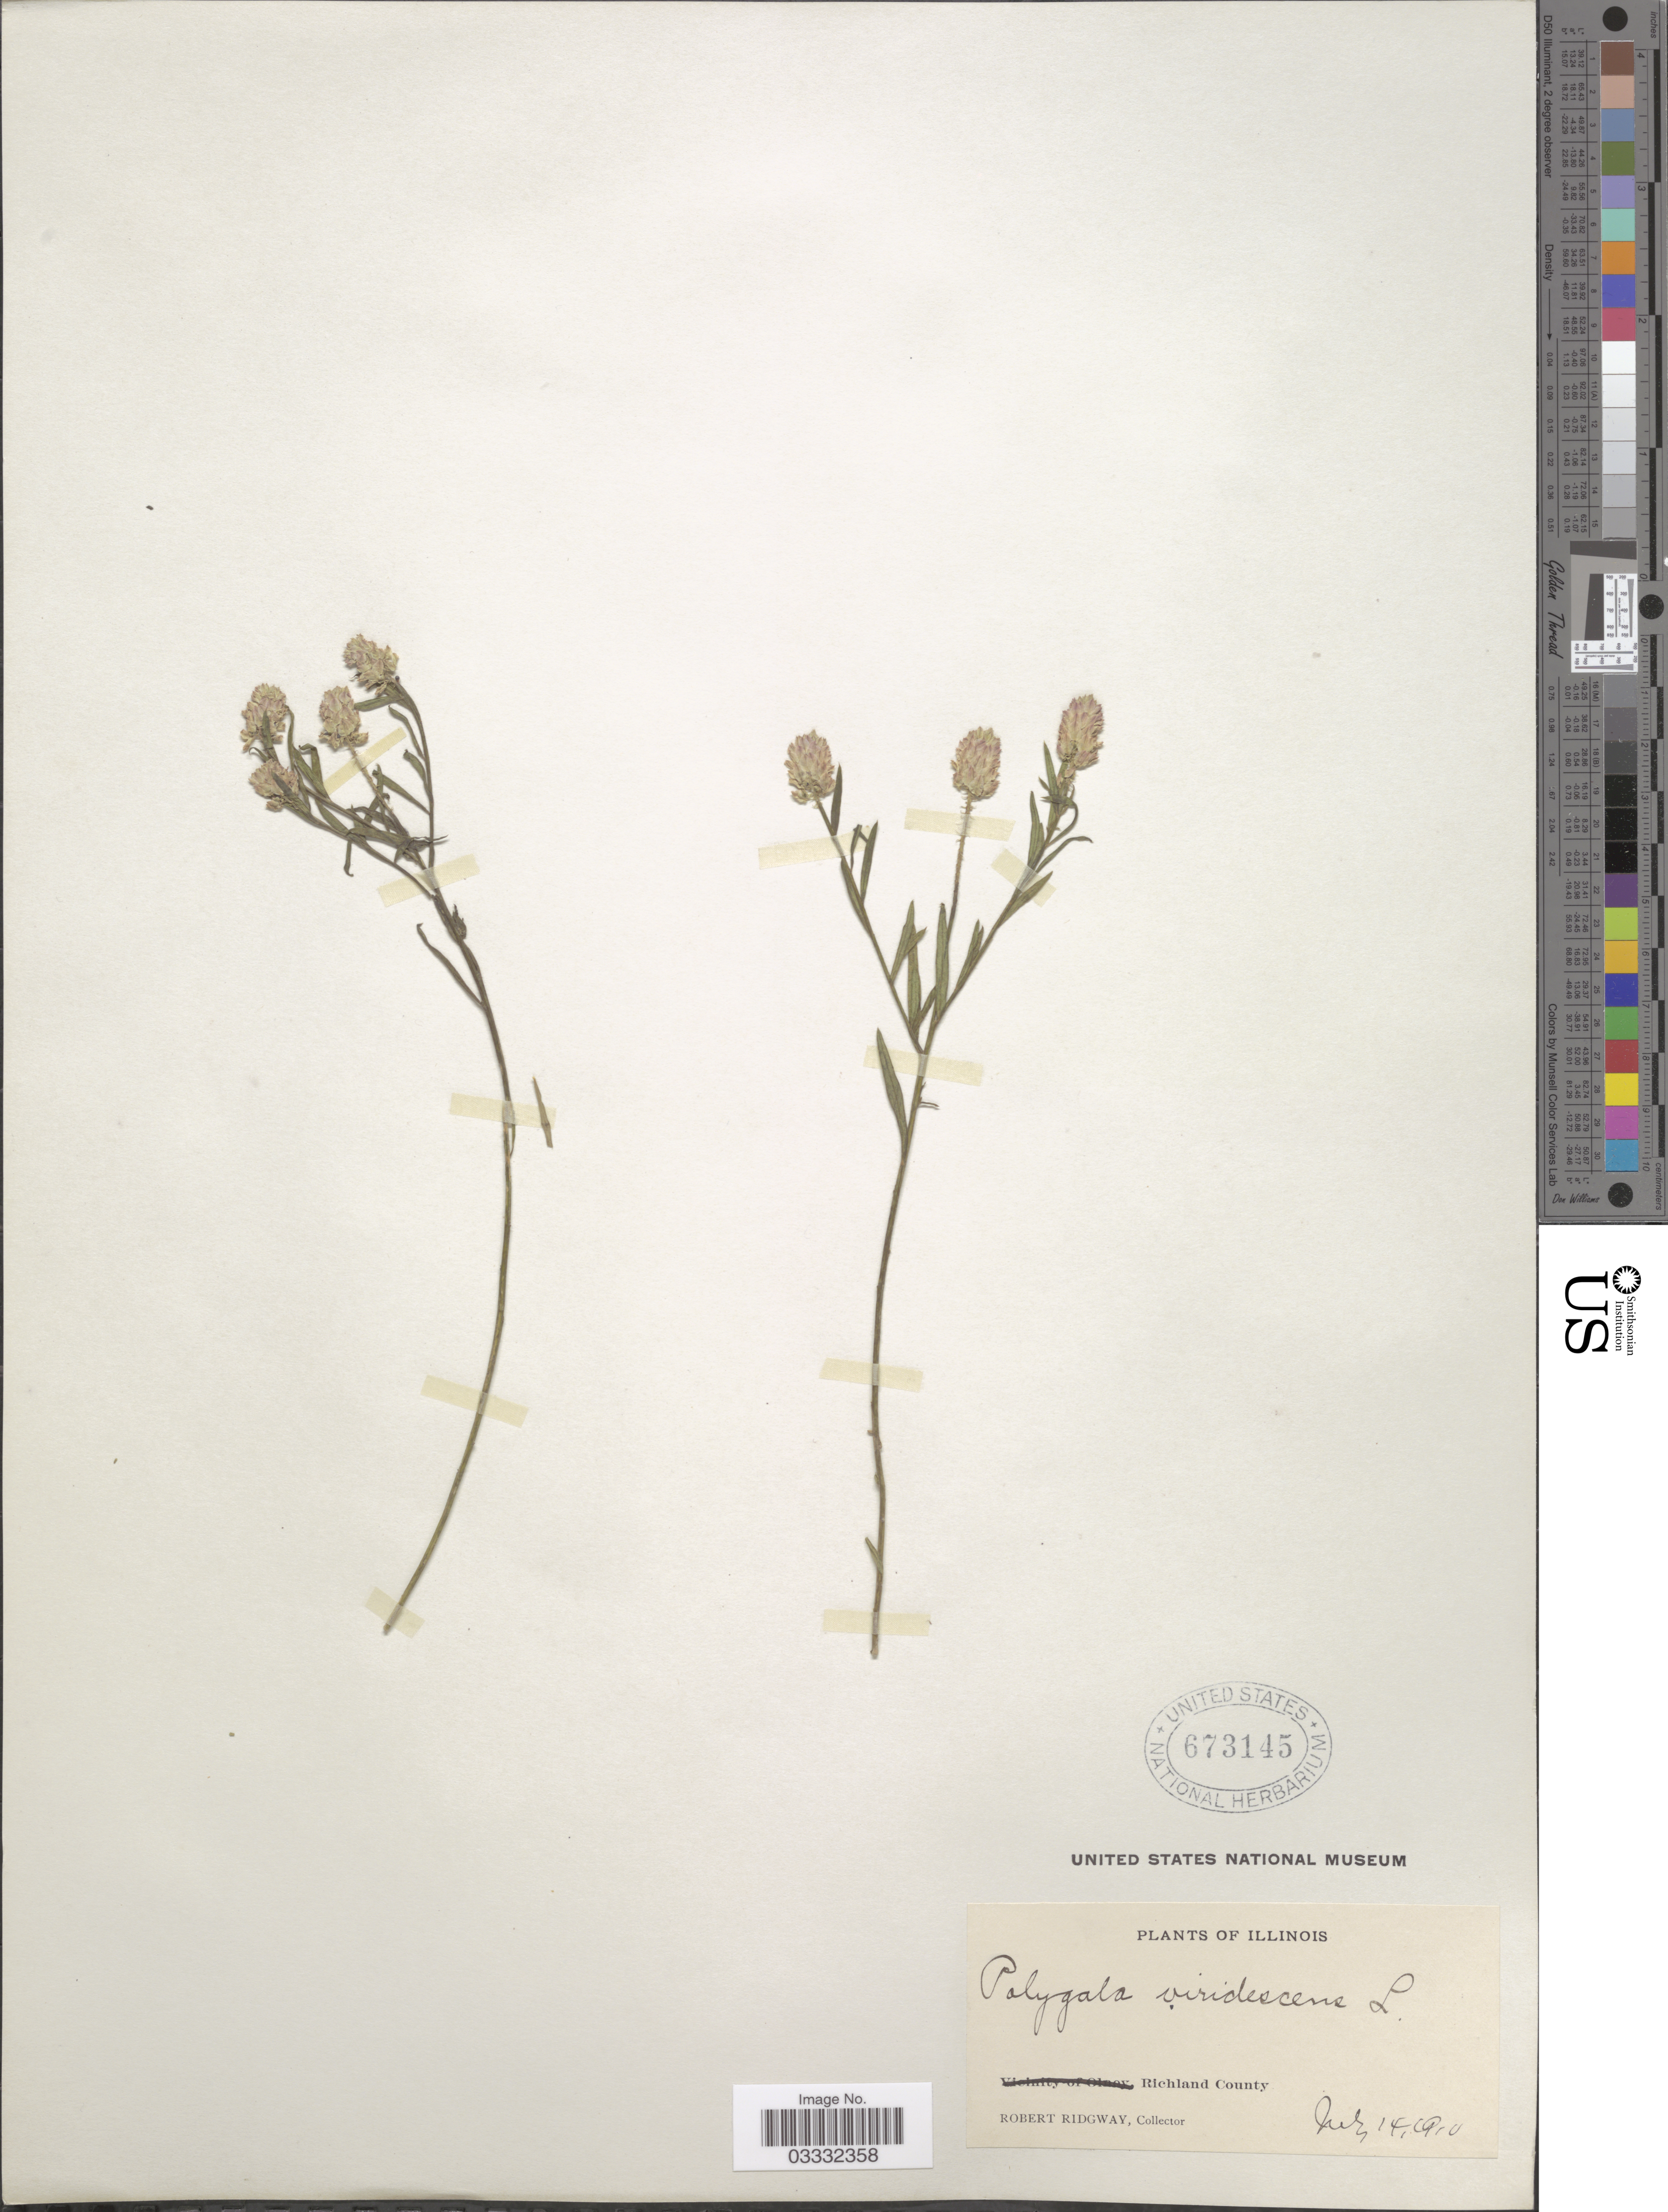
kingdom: Plantae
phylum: Tracheophyta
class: Magnoliopsida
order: Fabales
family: Polygalaceae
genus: Polygala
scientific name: Polygala sanguinea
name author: L.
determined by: Strong, Mark T., (BOT), Smithsonian Institution - National Museum of Natural History (UNITED STATES)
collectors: R. Ridgway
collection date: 1910-07-14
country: United States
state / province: Illinois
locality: Richland County.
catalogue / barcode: US 673145